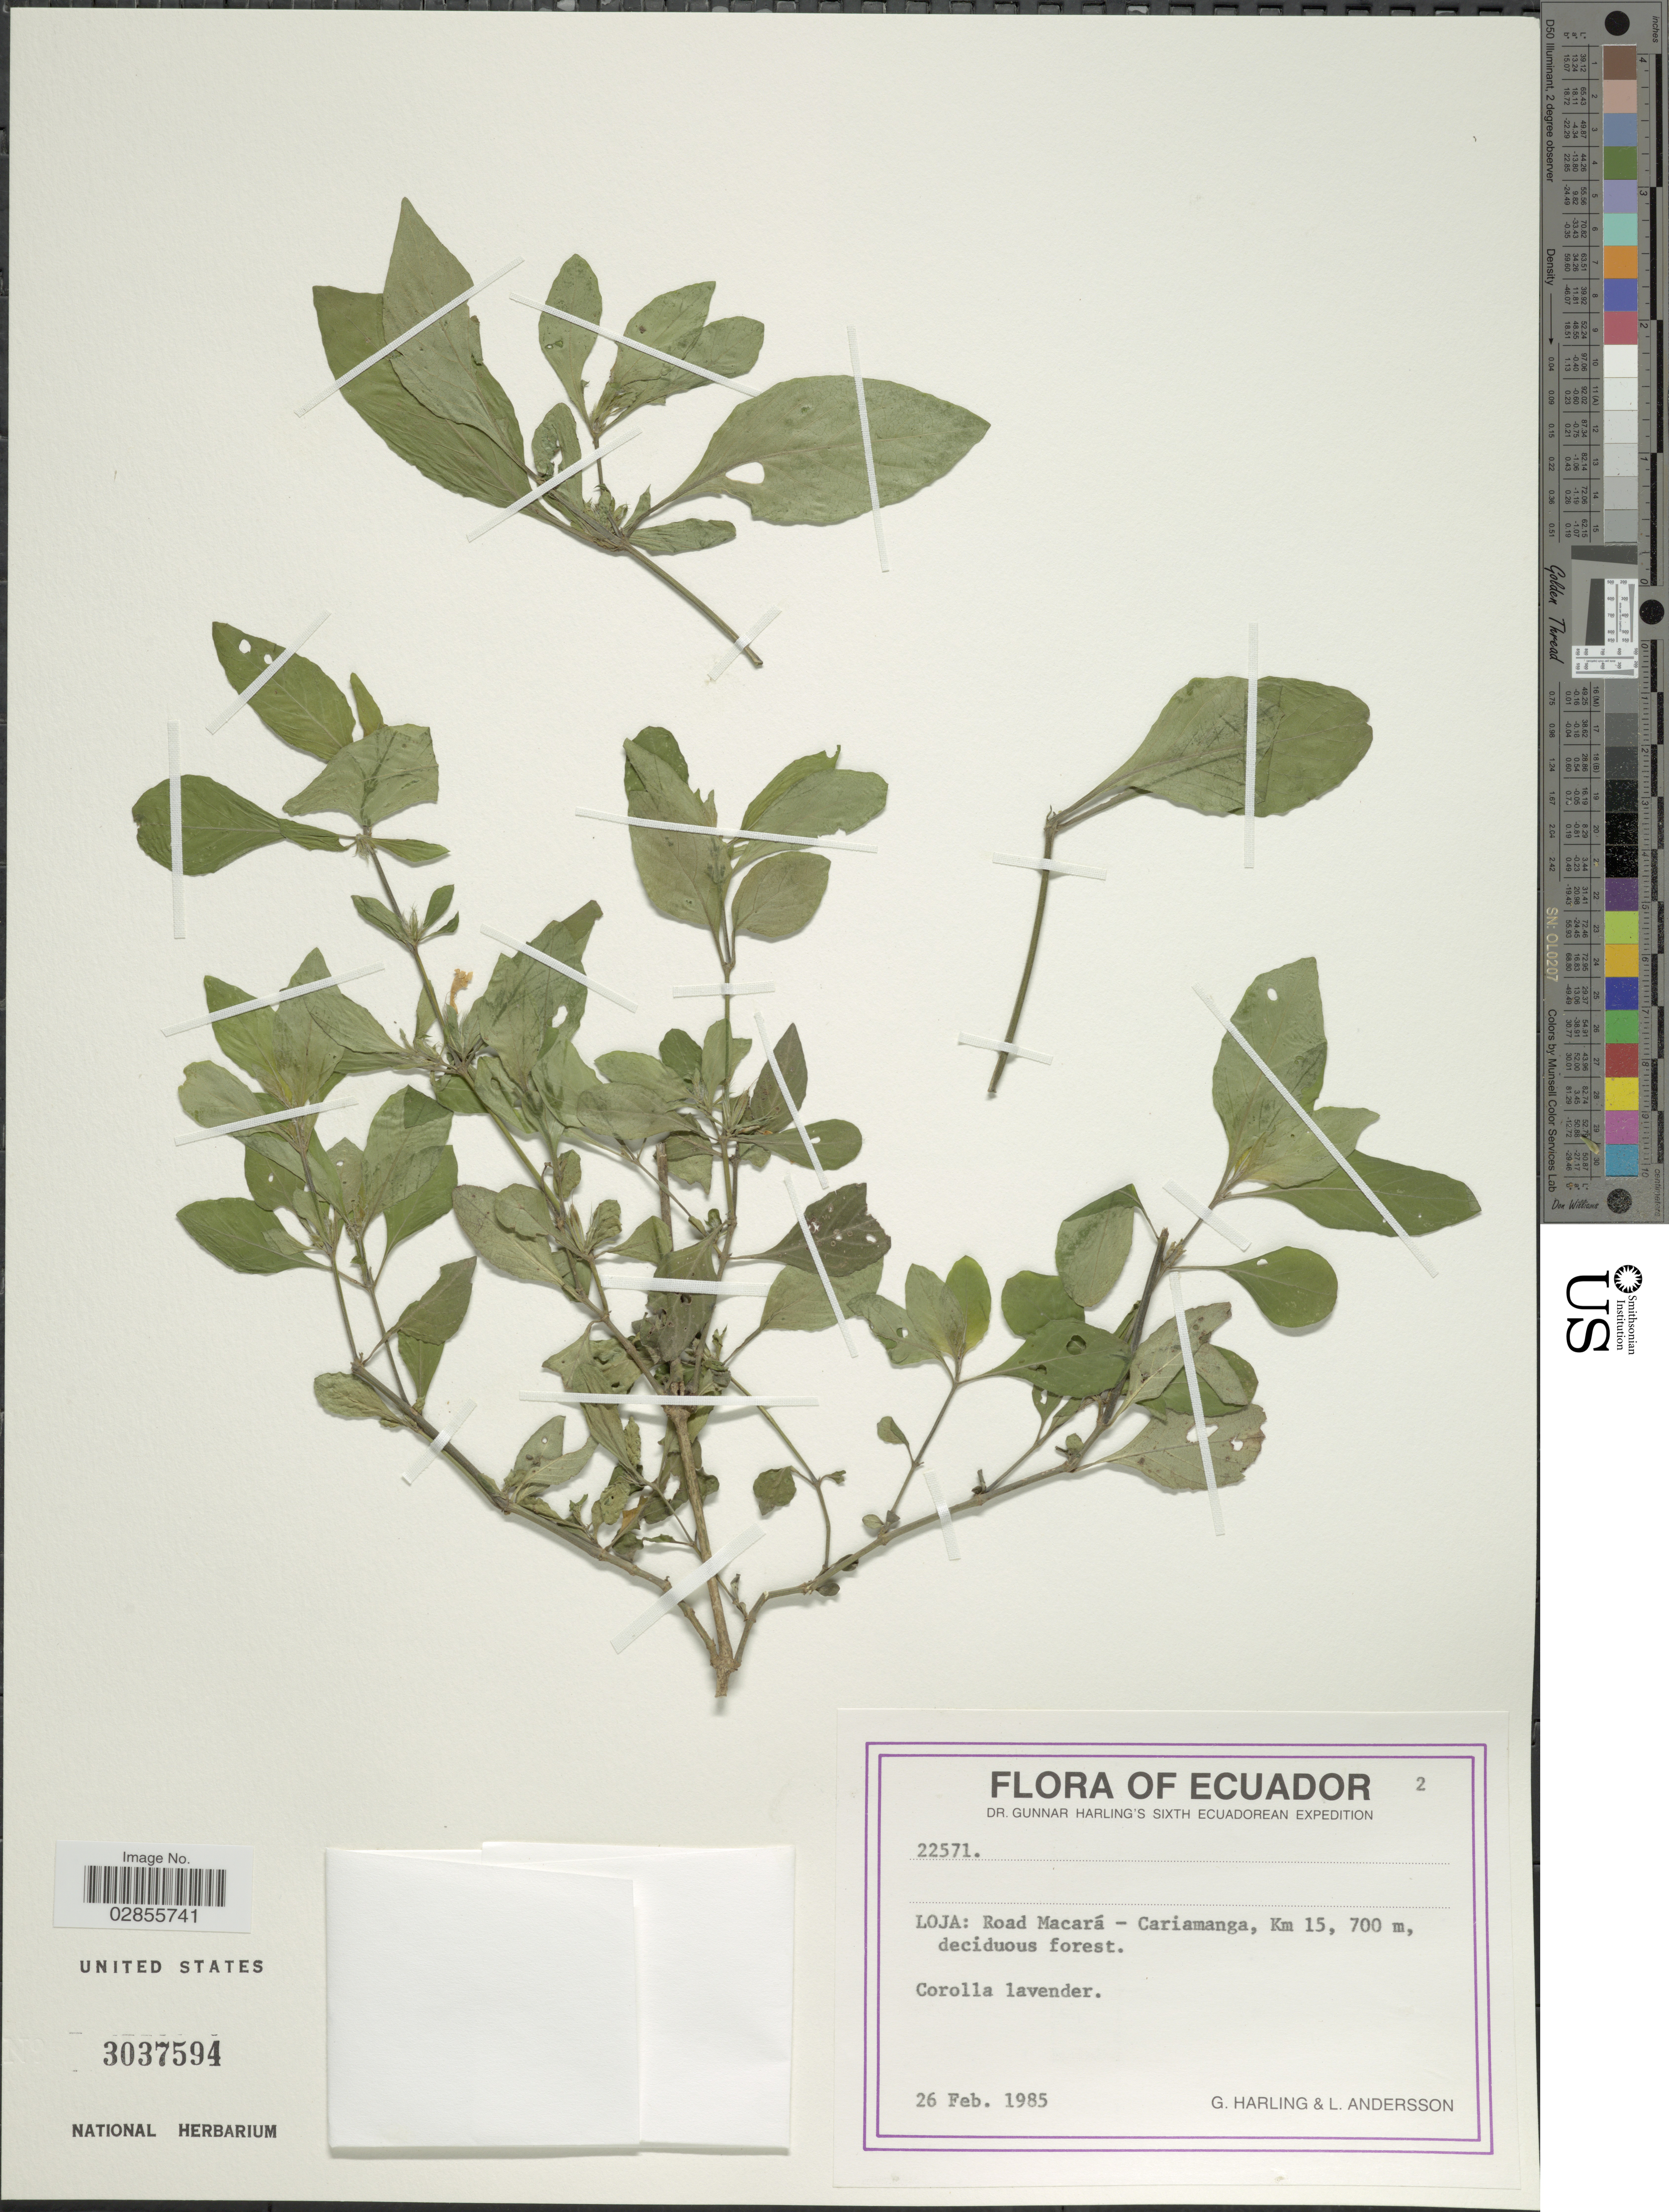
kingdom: Plantae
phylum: Tracheophyta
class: Magnoliopsida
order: Lamiales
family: Acanthaceae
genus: Dyschoriste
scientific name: Dyschoriste quitensis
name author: (Kunth) Kuntze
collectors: G. Harling & L. Andersson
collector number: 22571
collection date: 1985-02-26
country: Ecuador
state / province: Loja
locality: Loja: Road Macará - Caríamanga, Km 15.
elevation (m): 700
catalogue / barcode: US 3037594